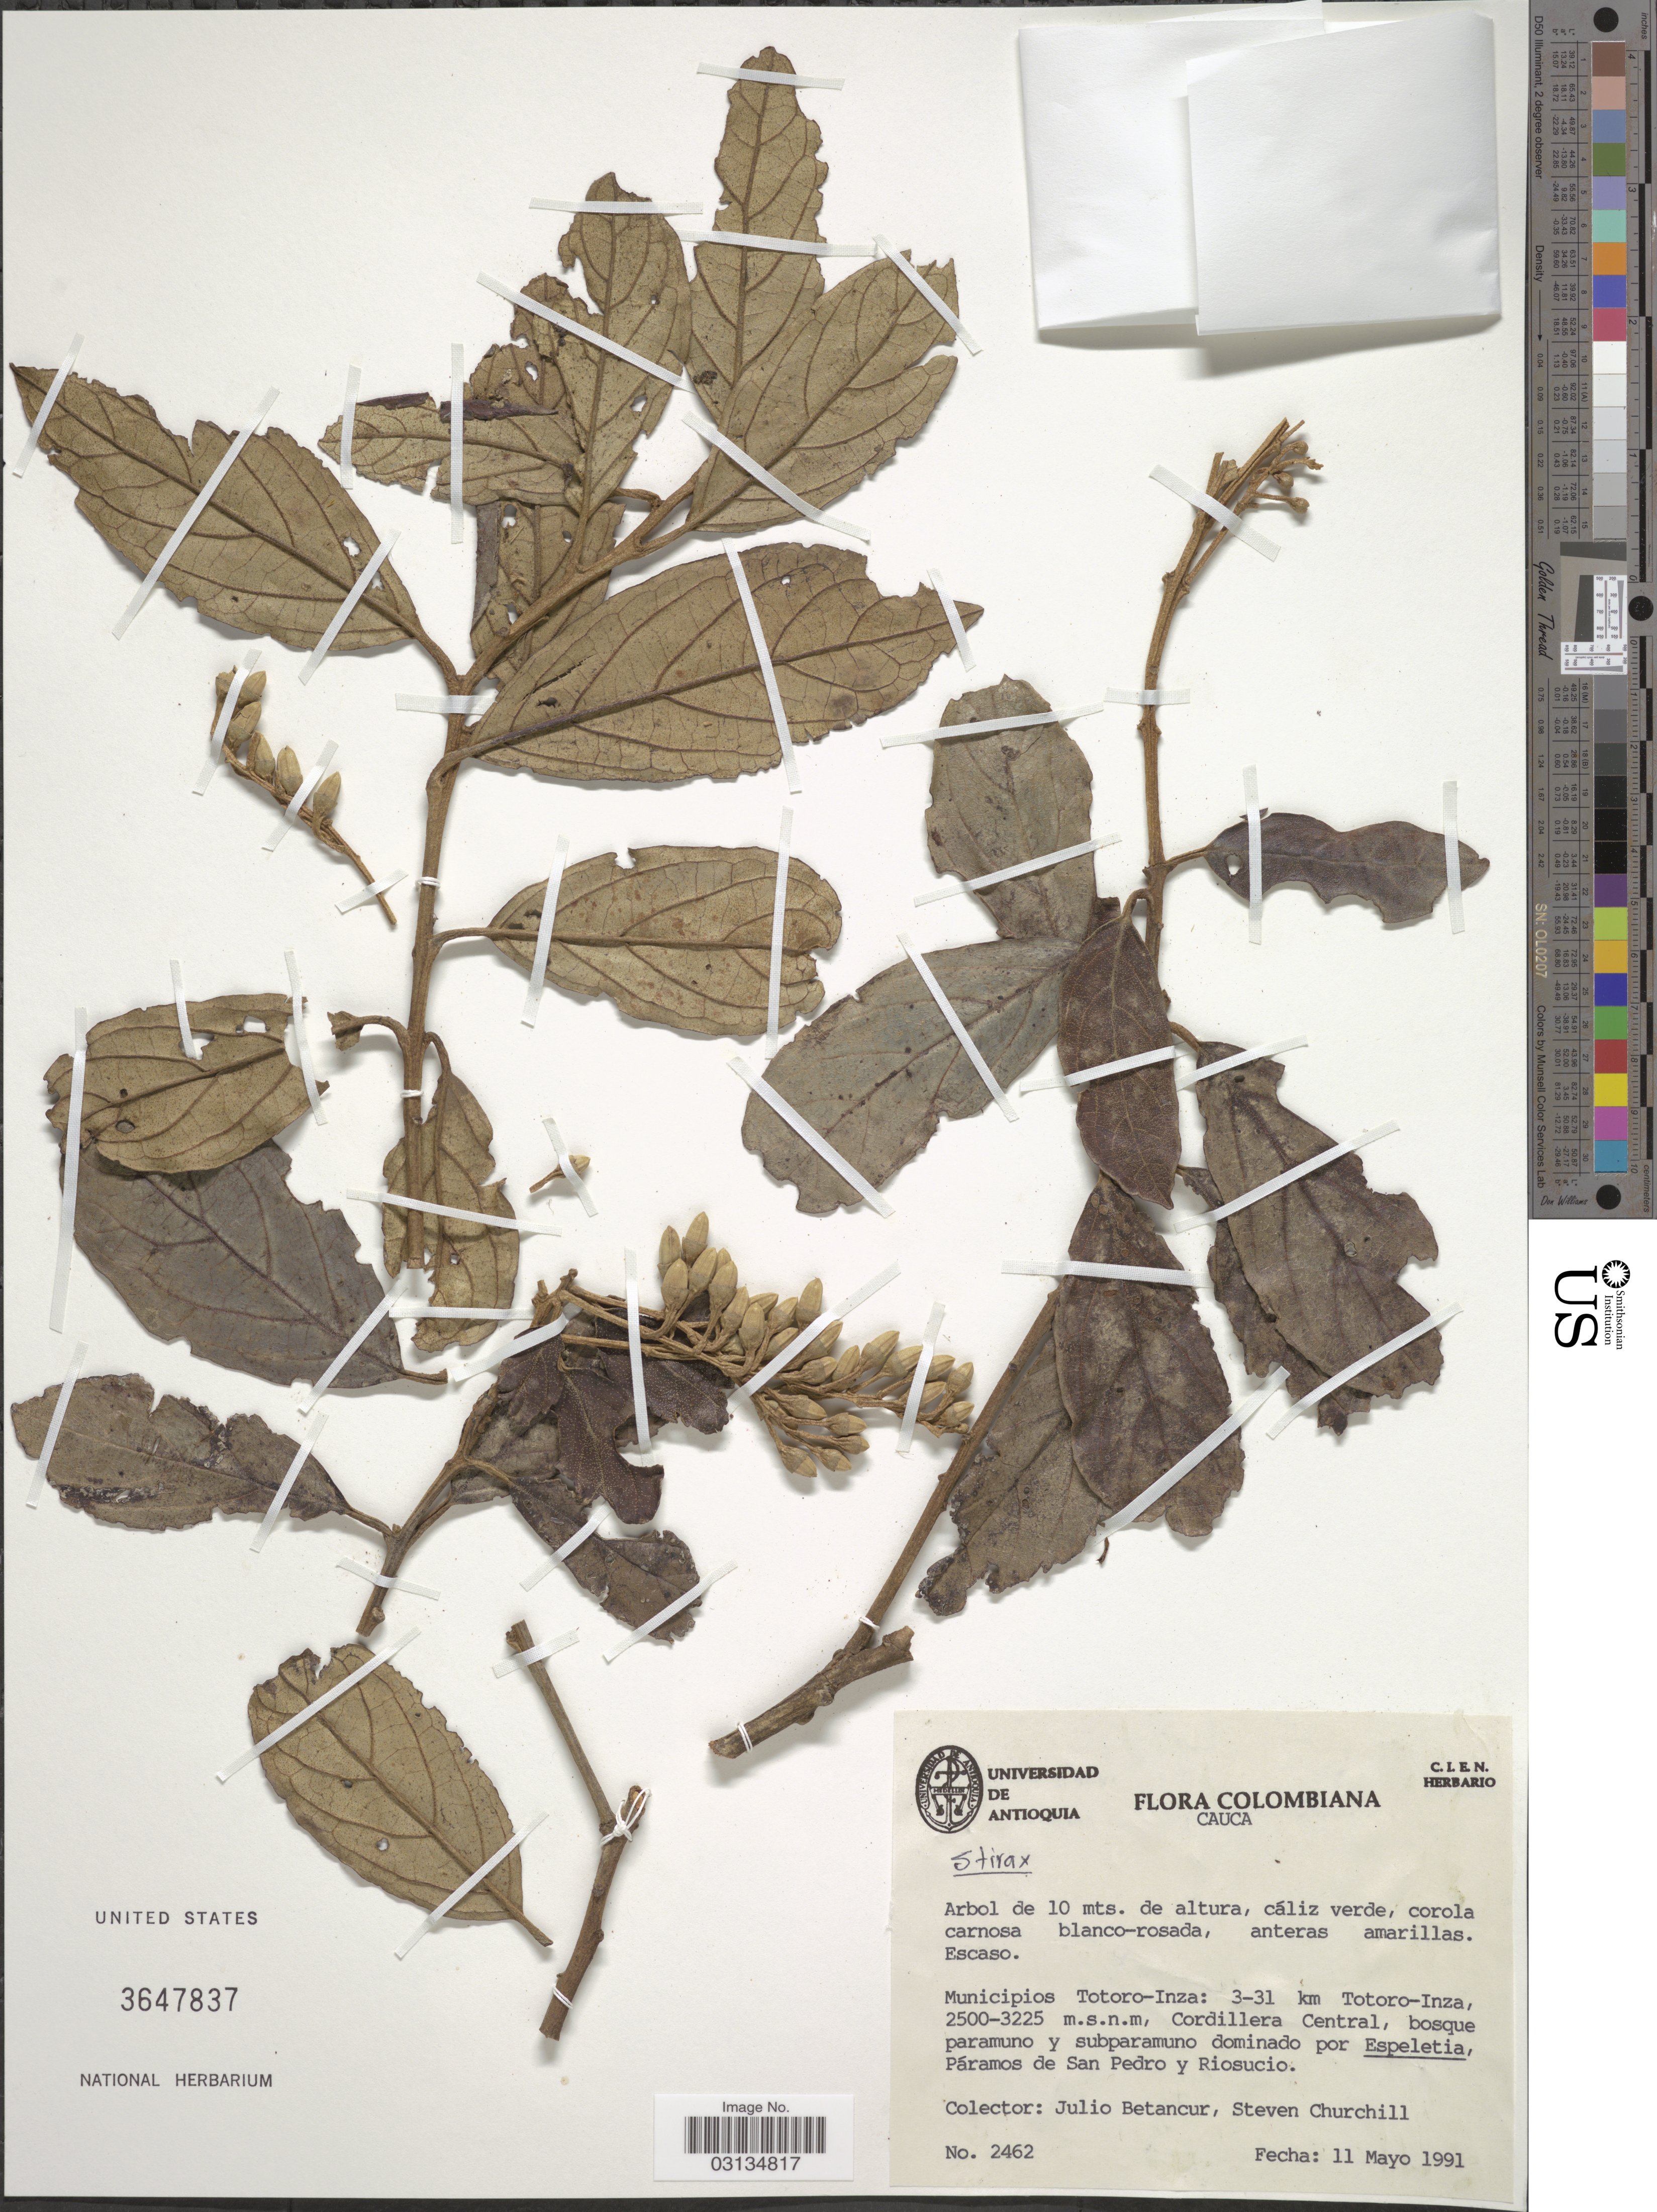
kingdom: Plantae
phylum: Tracheophyta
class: Magnoliopsida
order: Ericales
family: Styracaceae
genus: Styrax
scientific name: Styrax sp.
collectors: J. Betancur & S. Churchill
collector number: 2462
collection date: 1991-05-11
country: Colombia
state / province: Cauca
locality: Municipios Totoro-Inza: 3-31 km Totoro-Inza, Cordillera Central. Páramos de San Pedro y Riosucio.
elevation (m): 2500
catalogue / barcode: US 3647837